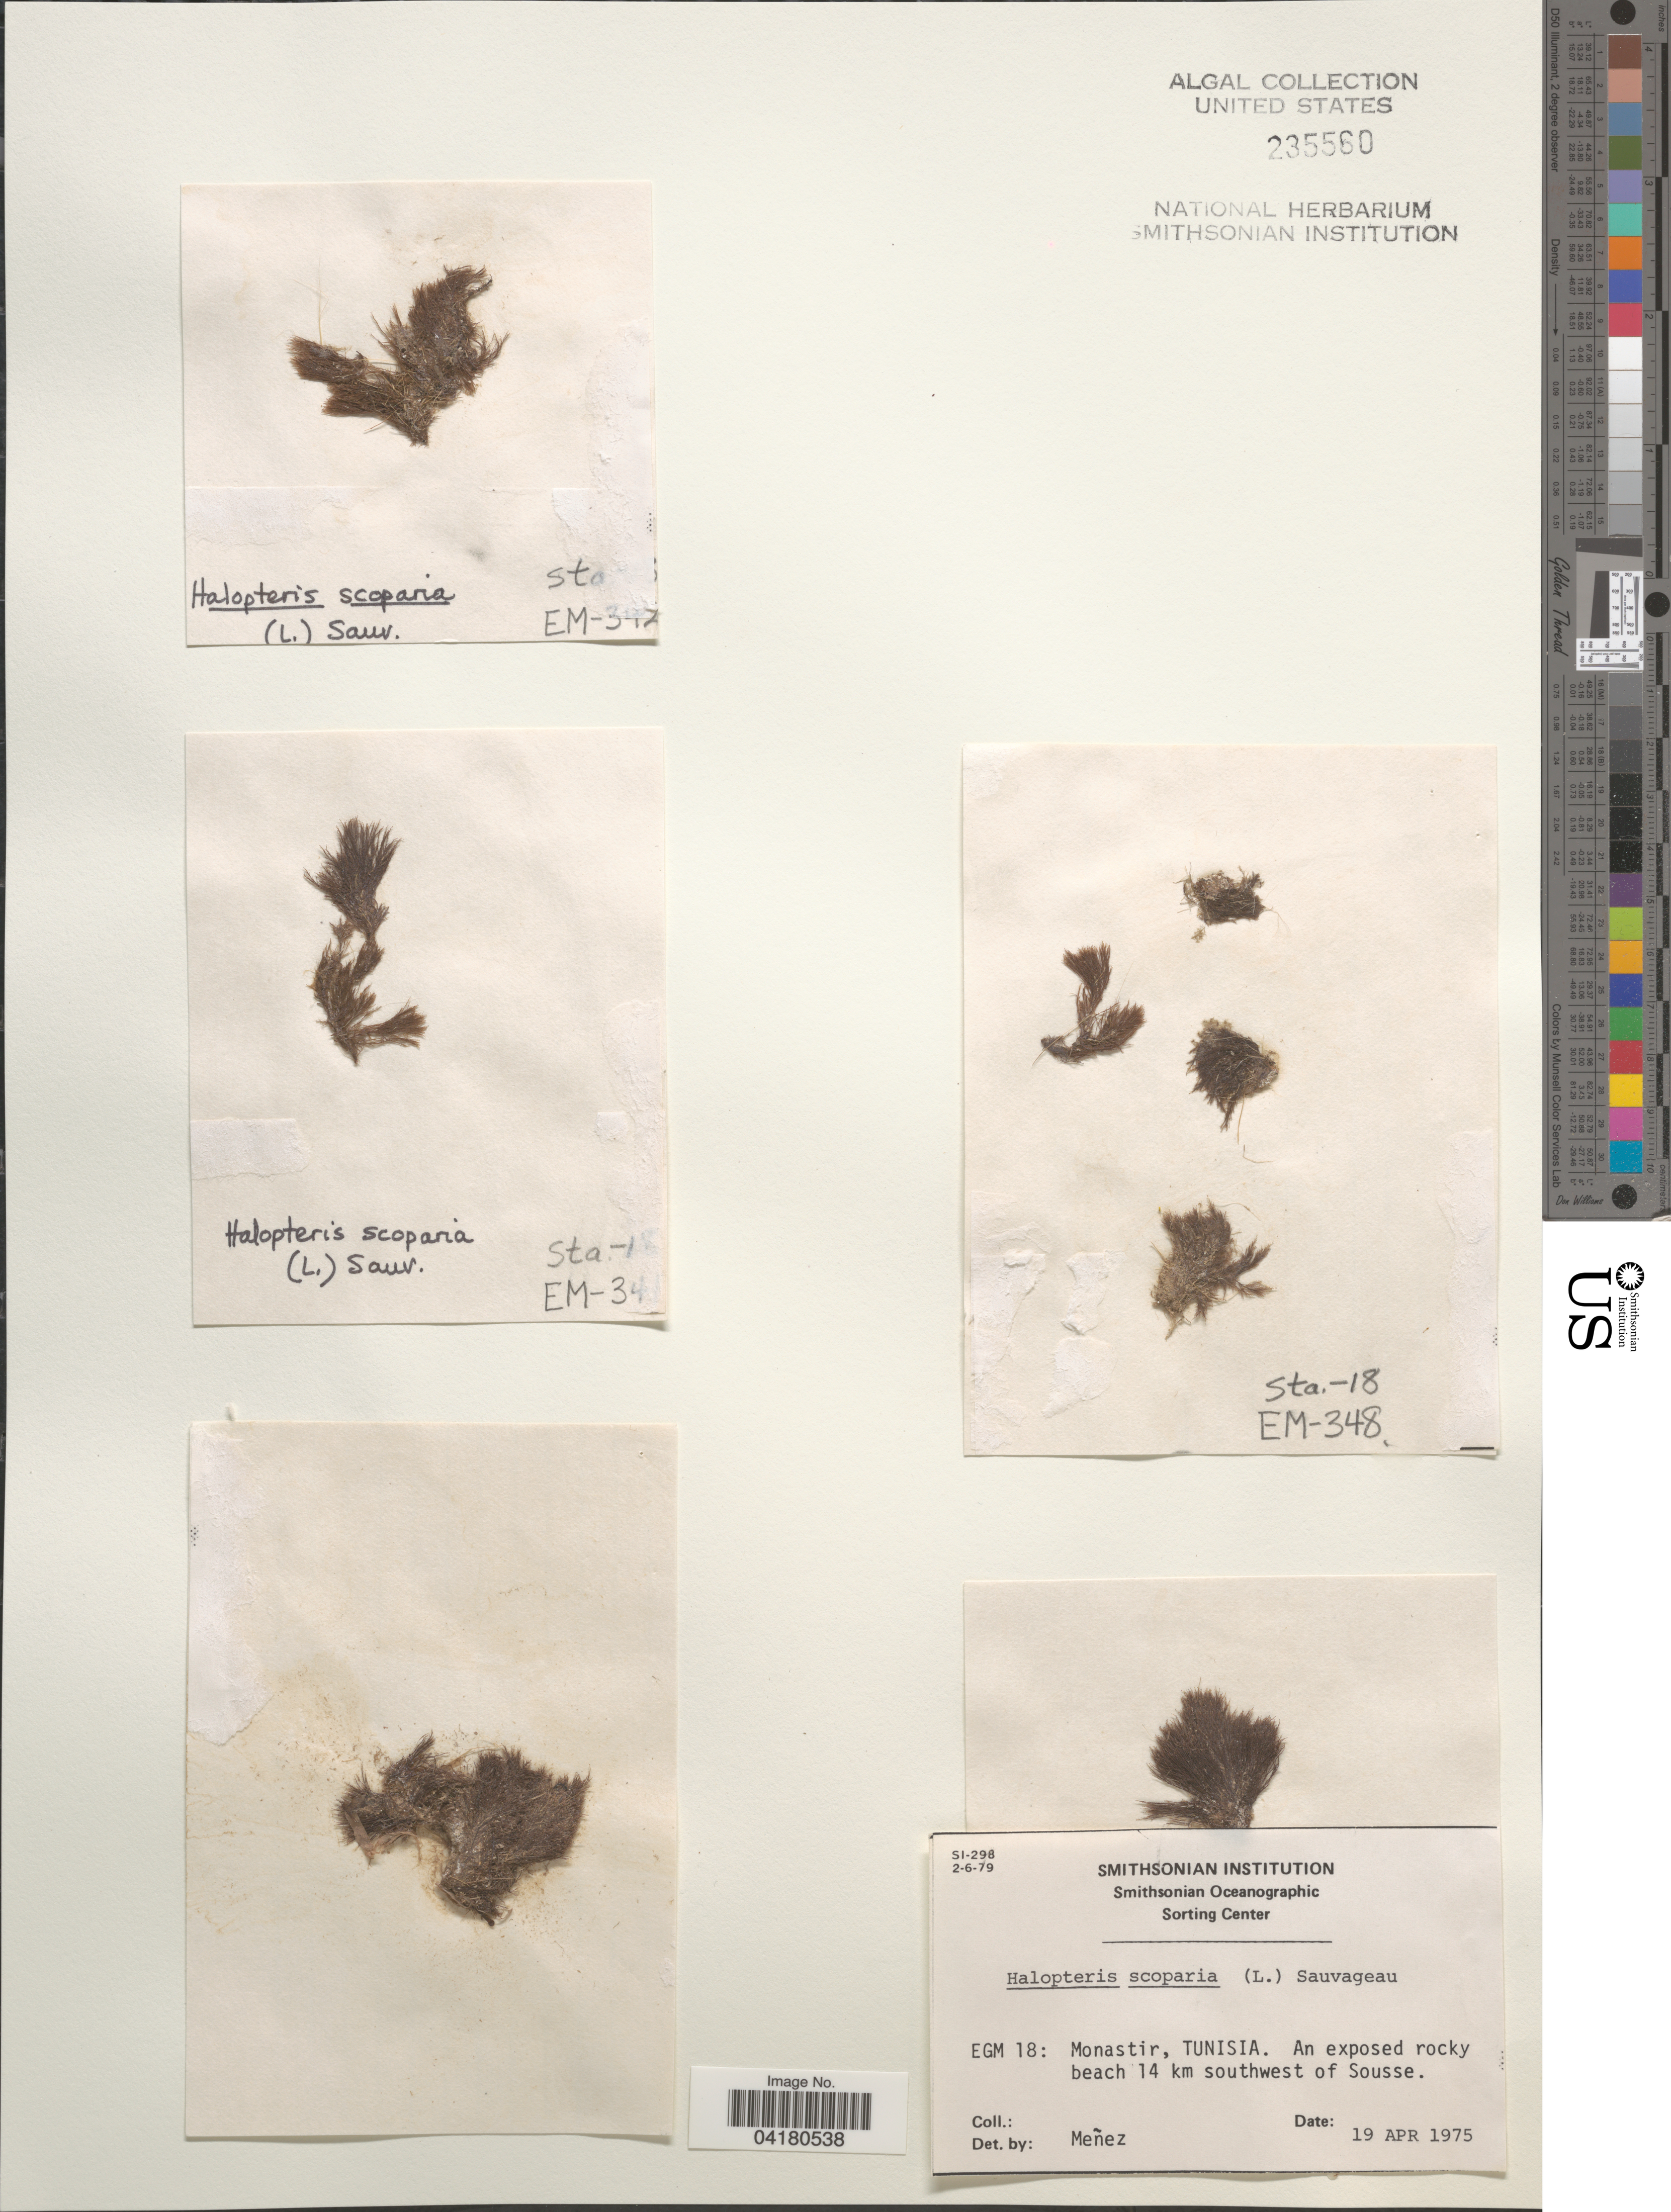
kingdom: Chromista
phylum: Ochrophyta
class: Phaeophyceae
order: Sphacelariales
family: Stypocaulaceae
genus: Halopteris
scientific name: Halopteris scoparia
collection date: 1975-04-19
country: Tunisia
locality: EGM 18: Monastir, Tunisia. An exposed rocky beach 14 km southwest of Sousse.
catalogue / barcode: US 235560